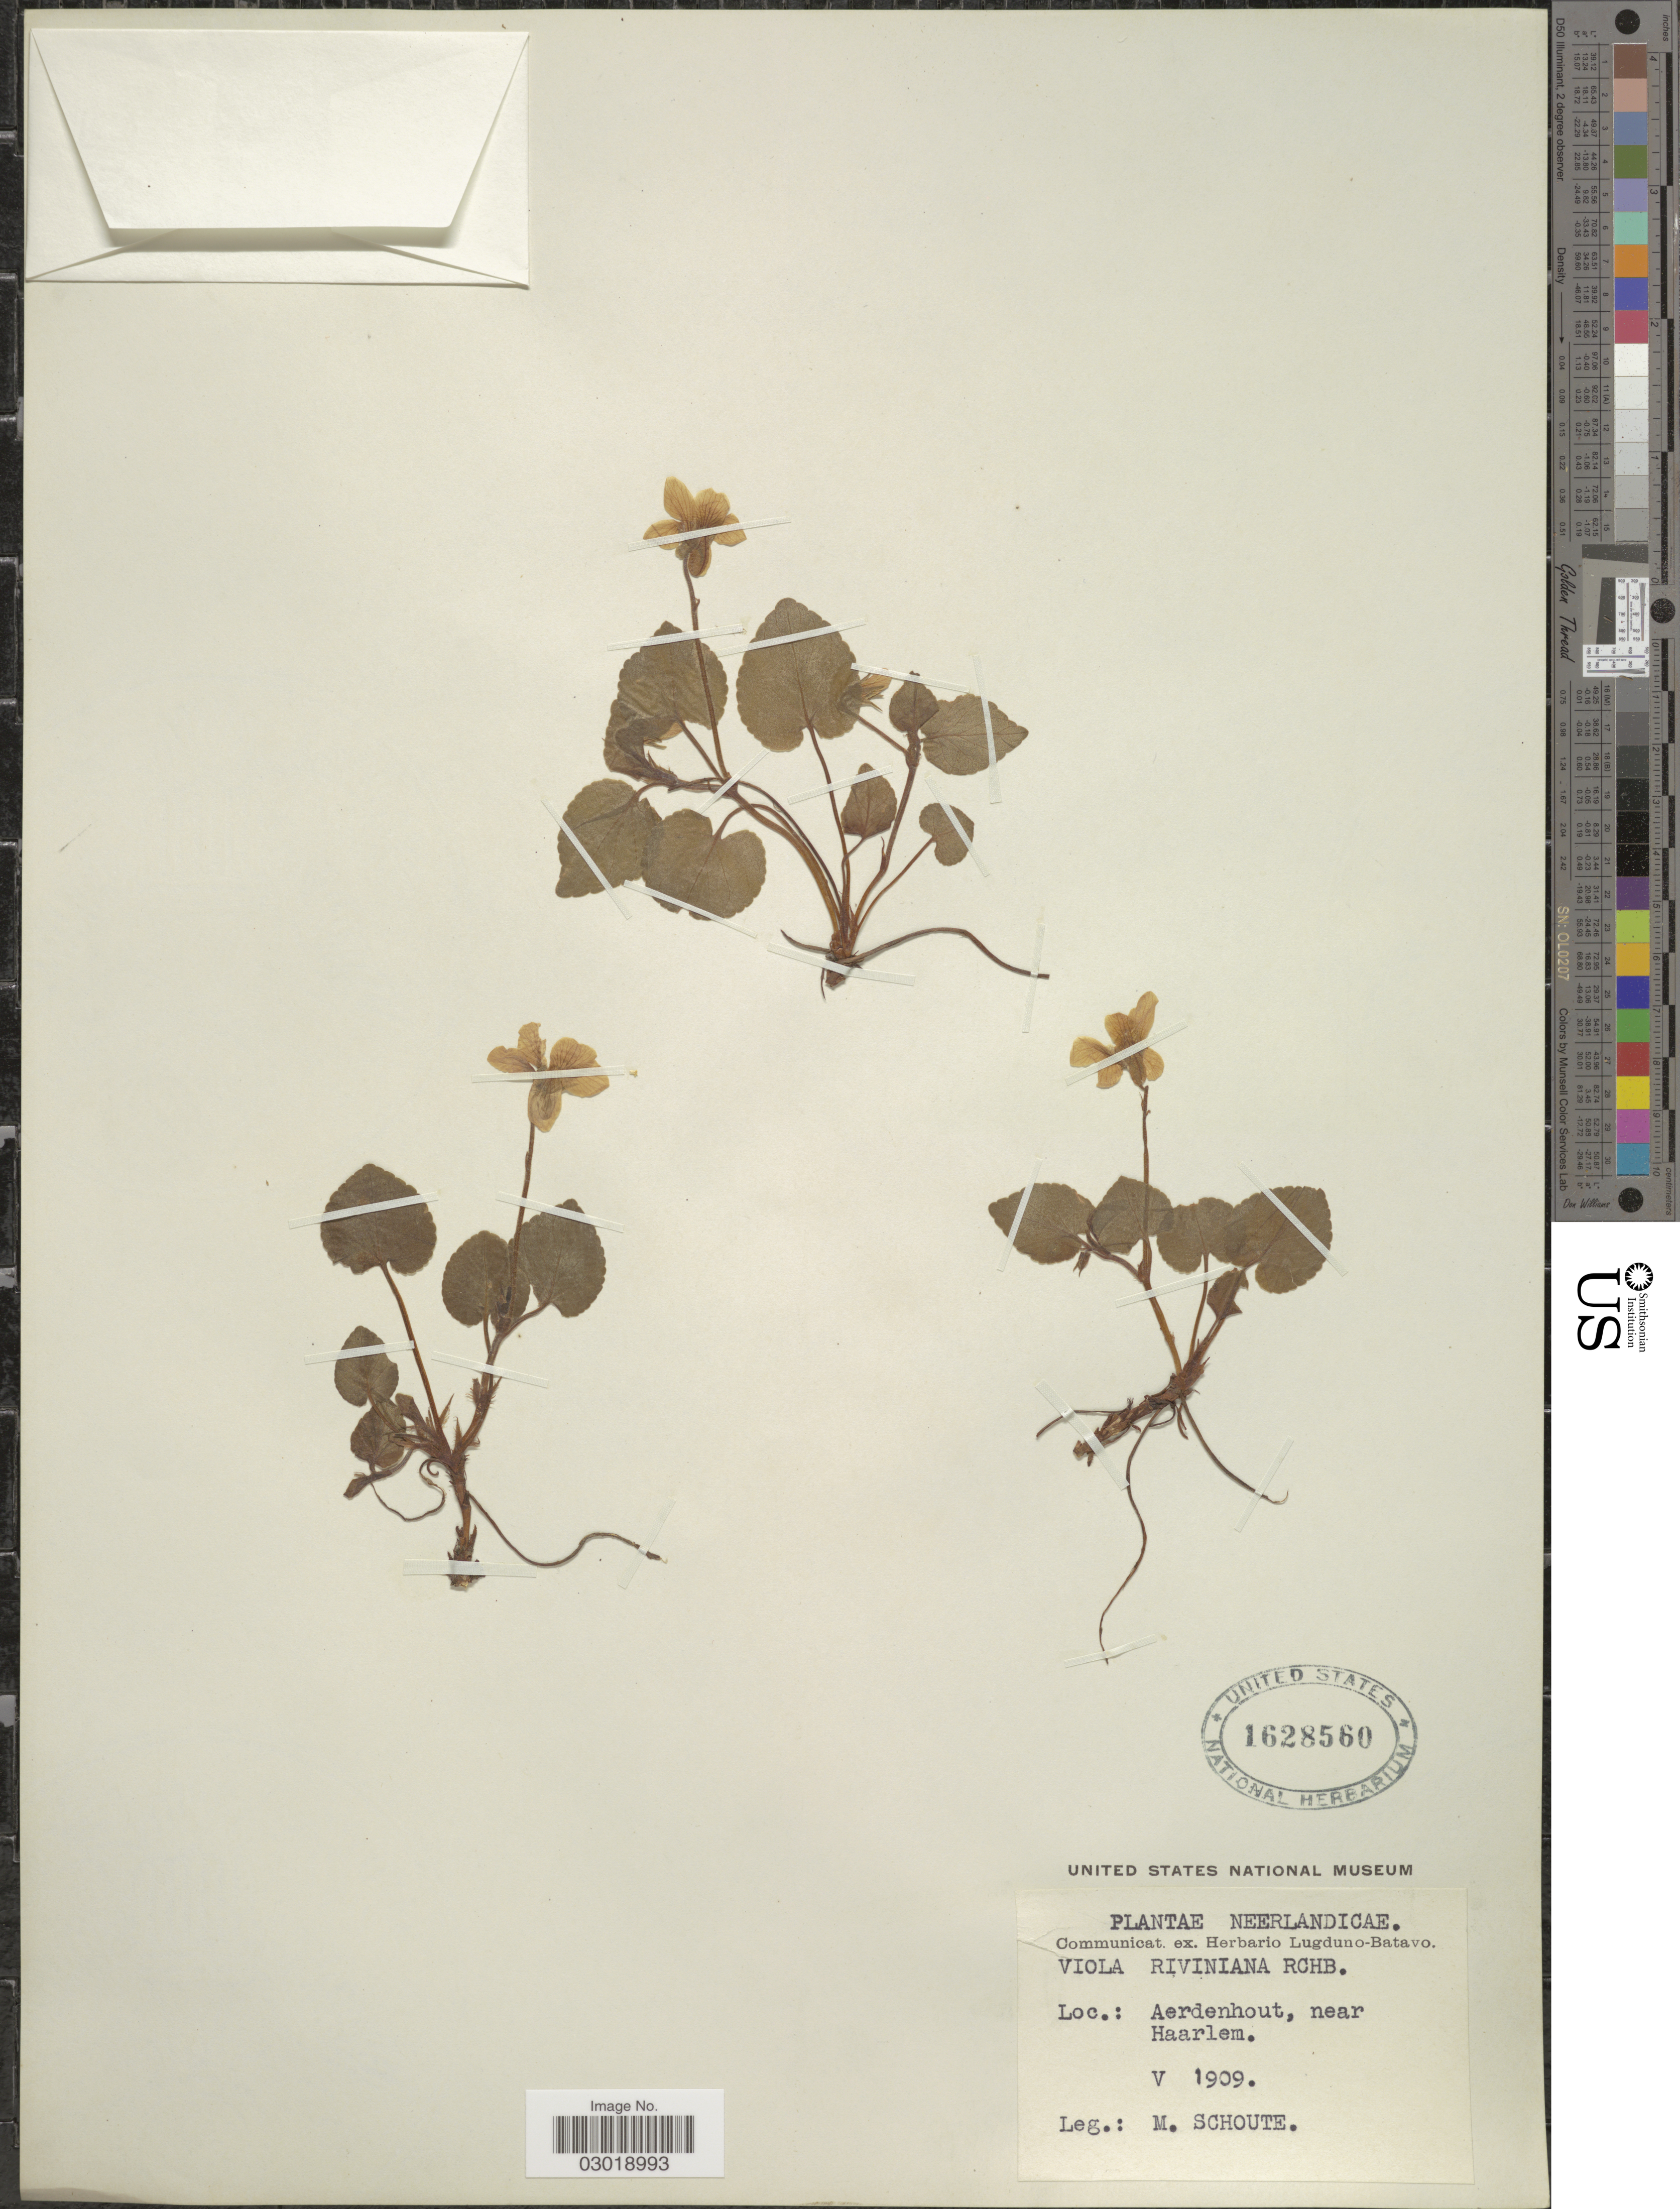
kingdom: Plantae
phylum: Tracheophyta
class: Magnoliopsida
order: Malpighiales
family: Violaceae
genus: Viola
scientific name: Viola riviniana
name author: Rchb.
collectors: M. Schoute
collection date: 1909-05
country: Netherlands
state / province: Noord Holland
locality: Neerlandicae. Aerdenhout, near Haarlem.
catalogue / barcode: US 1628560